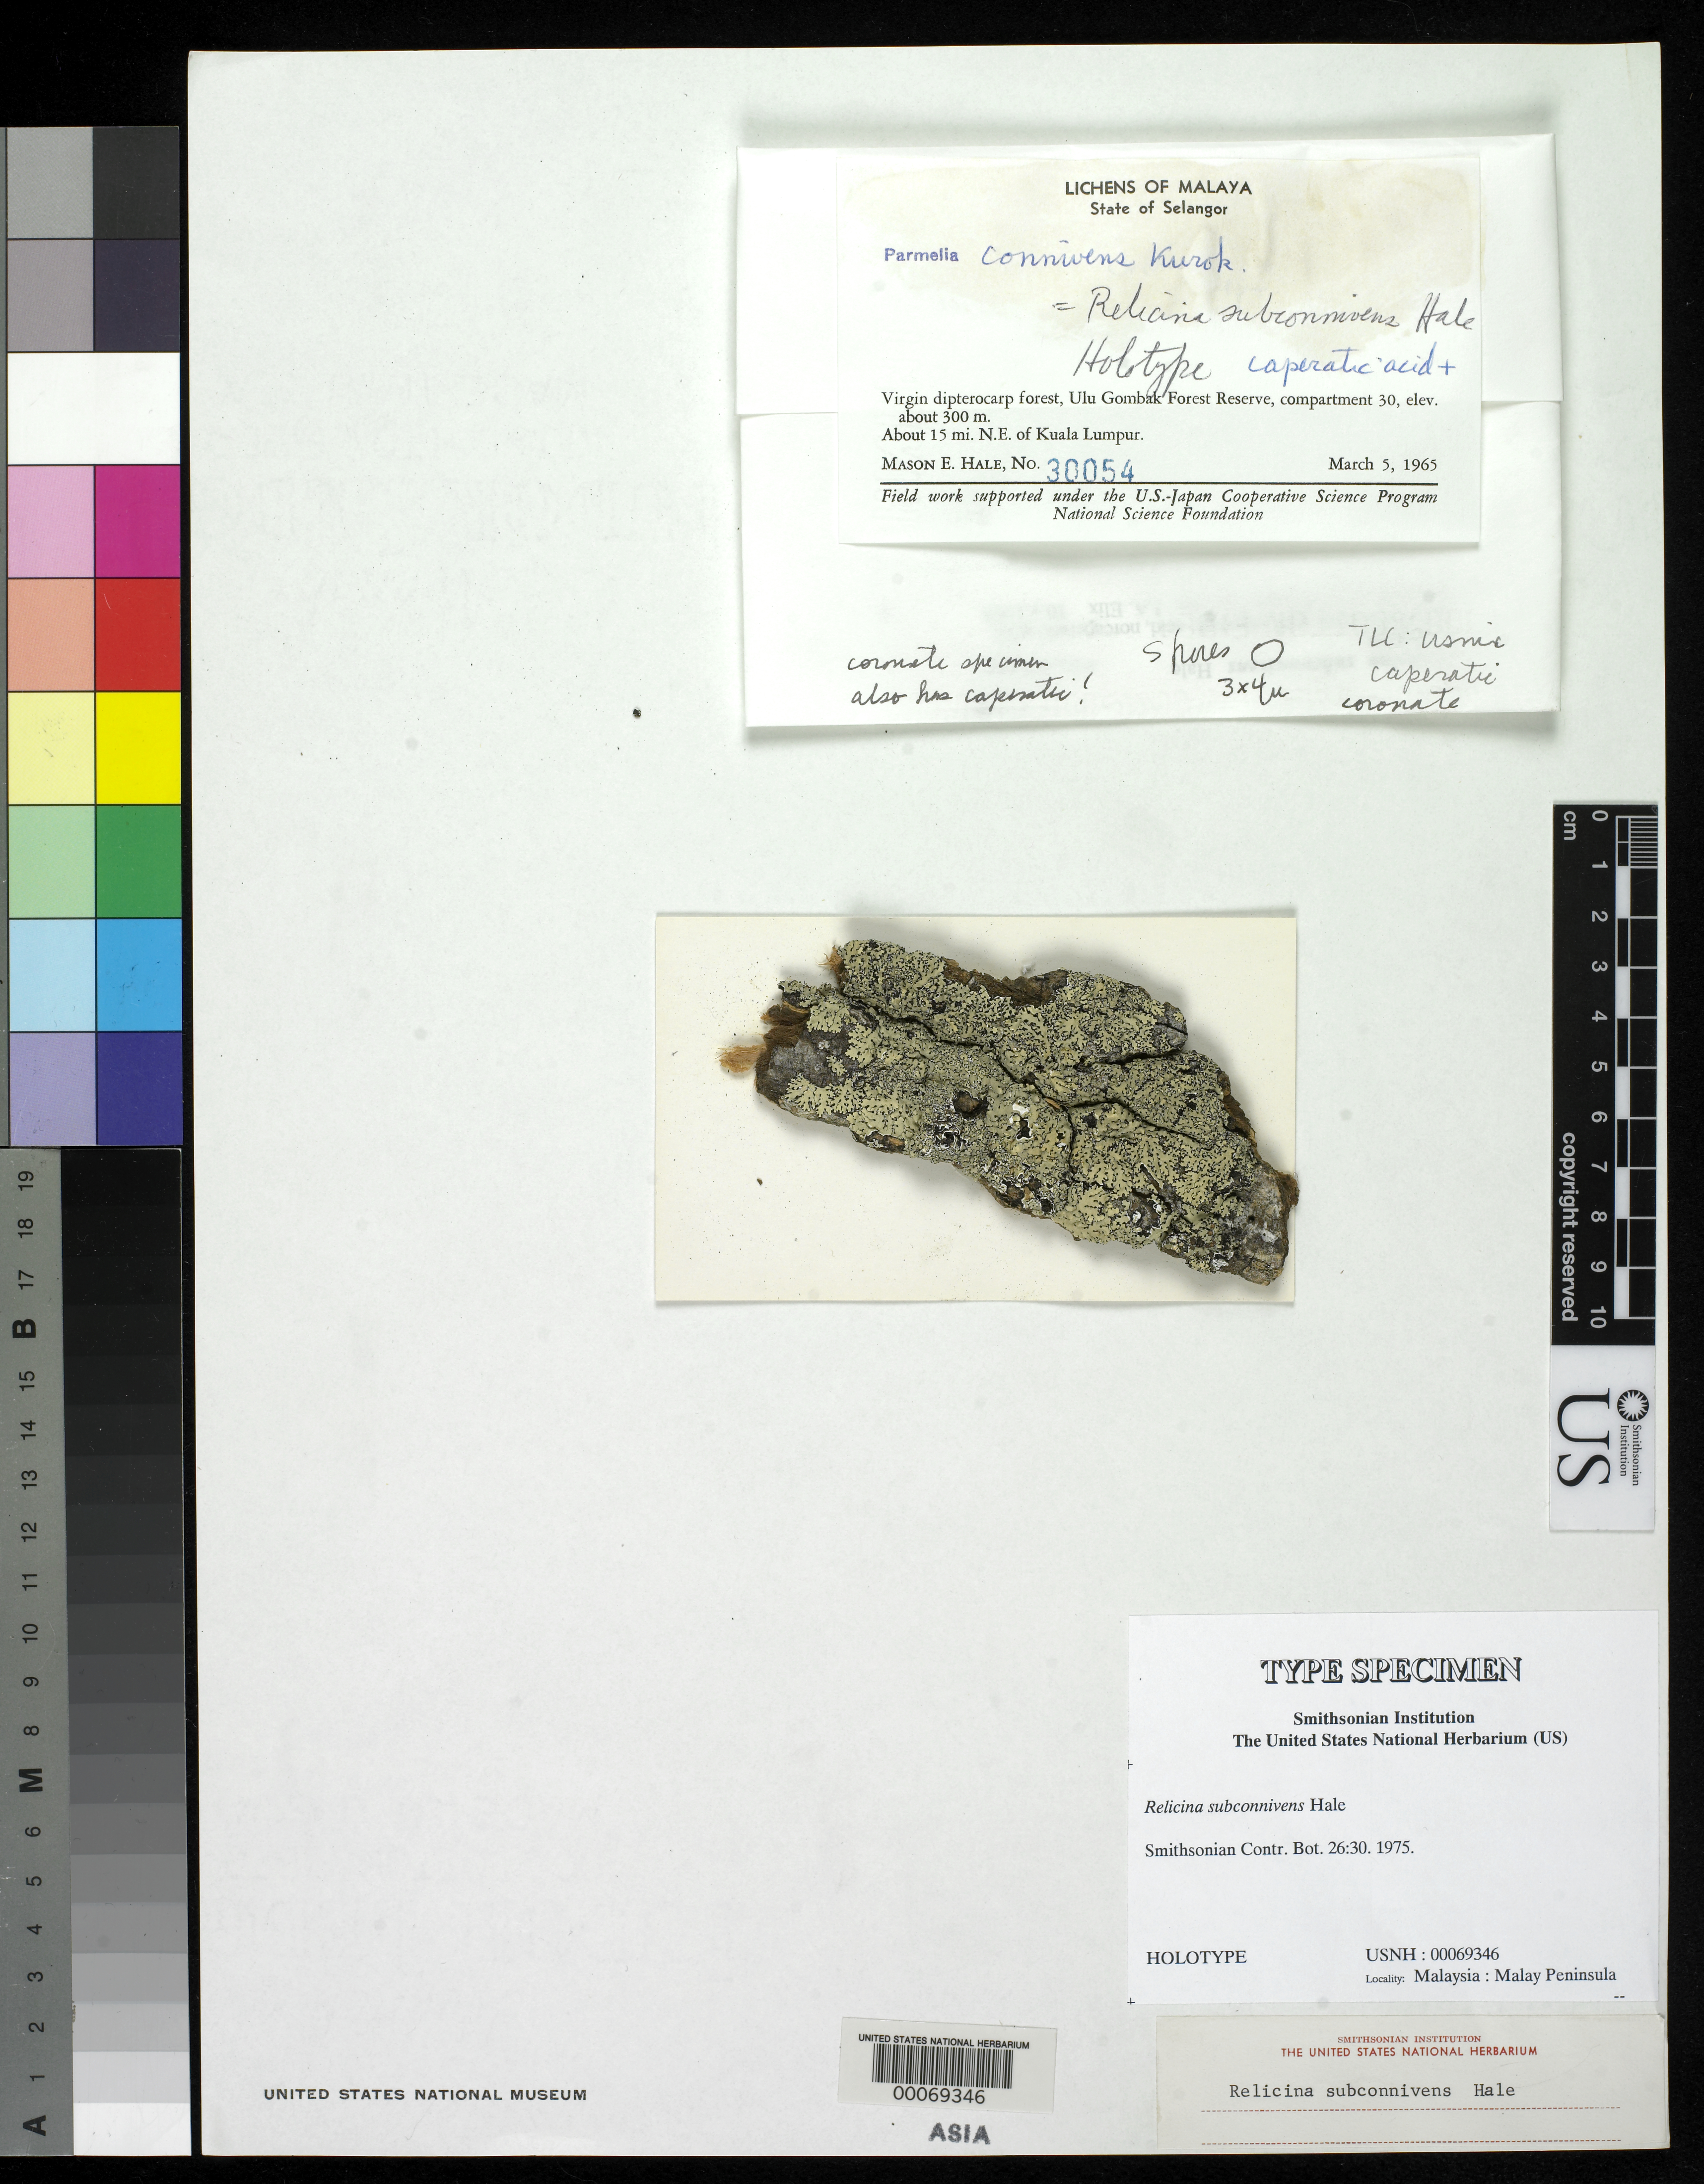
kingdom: Fungi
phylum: Ascomycota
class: Lecanoromycetes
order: Lecanorales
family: Parmeliaceae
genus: Relicina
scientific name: Relicina subconnivens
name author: Hale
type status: Holotype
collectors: M. Hale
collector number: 30054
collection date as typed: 05 Mar 1965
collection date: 1965-03-05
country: Malaysia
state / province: Selangor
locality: Ulu Gombak Forest Reserve, compartment 30, ca. 15 km NE of Kuala Lumpar. [Malay Peninsula]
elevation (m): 300